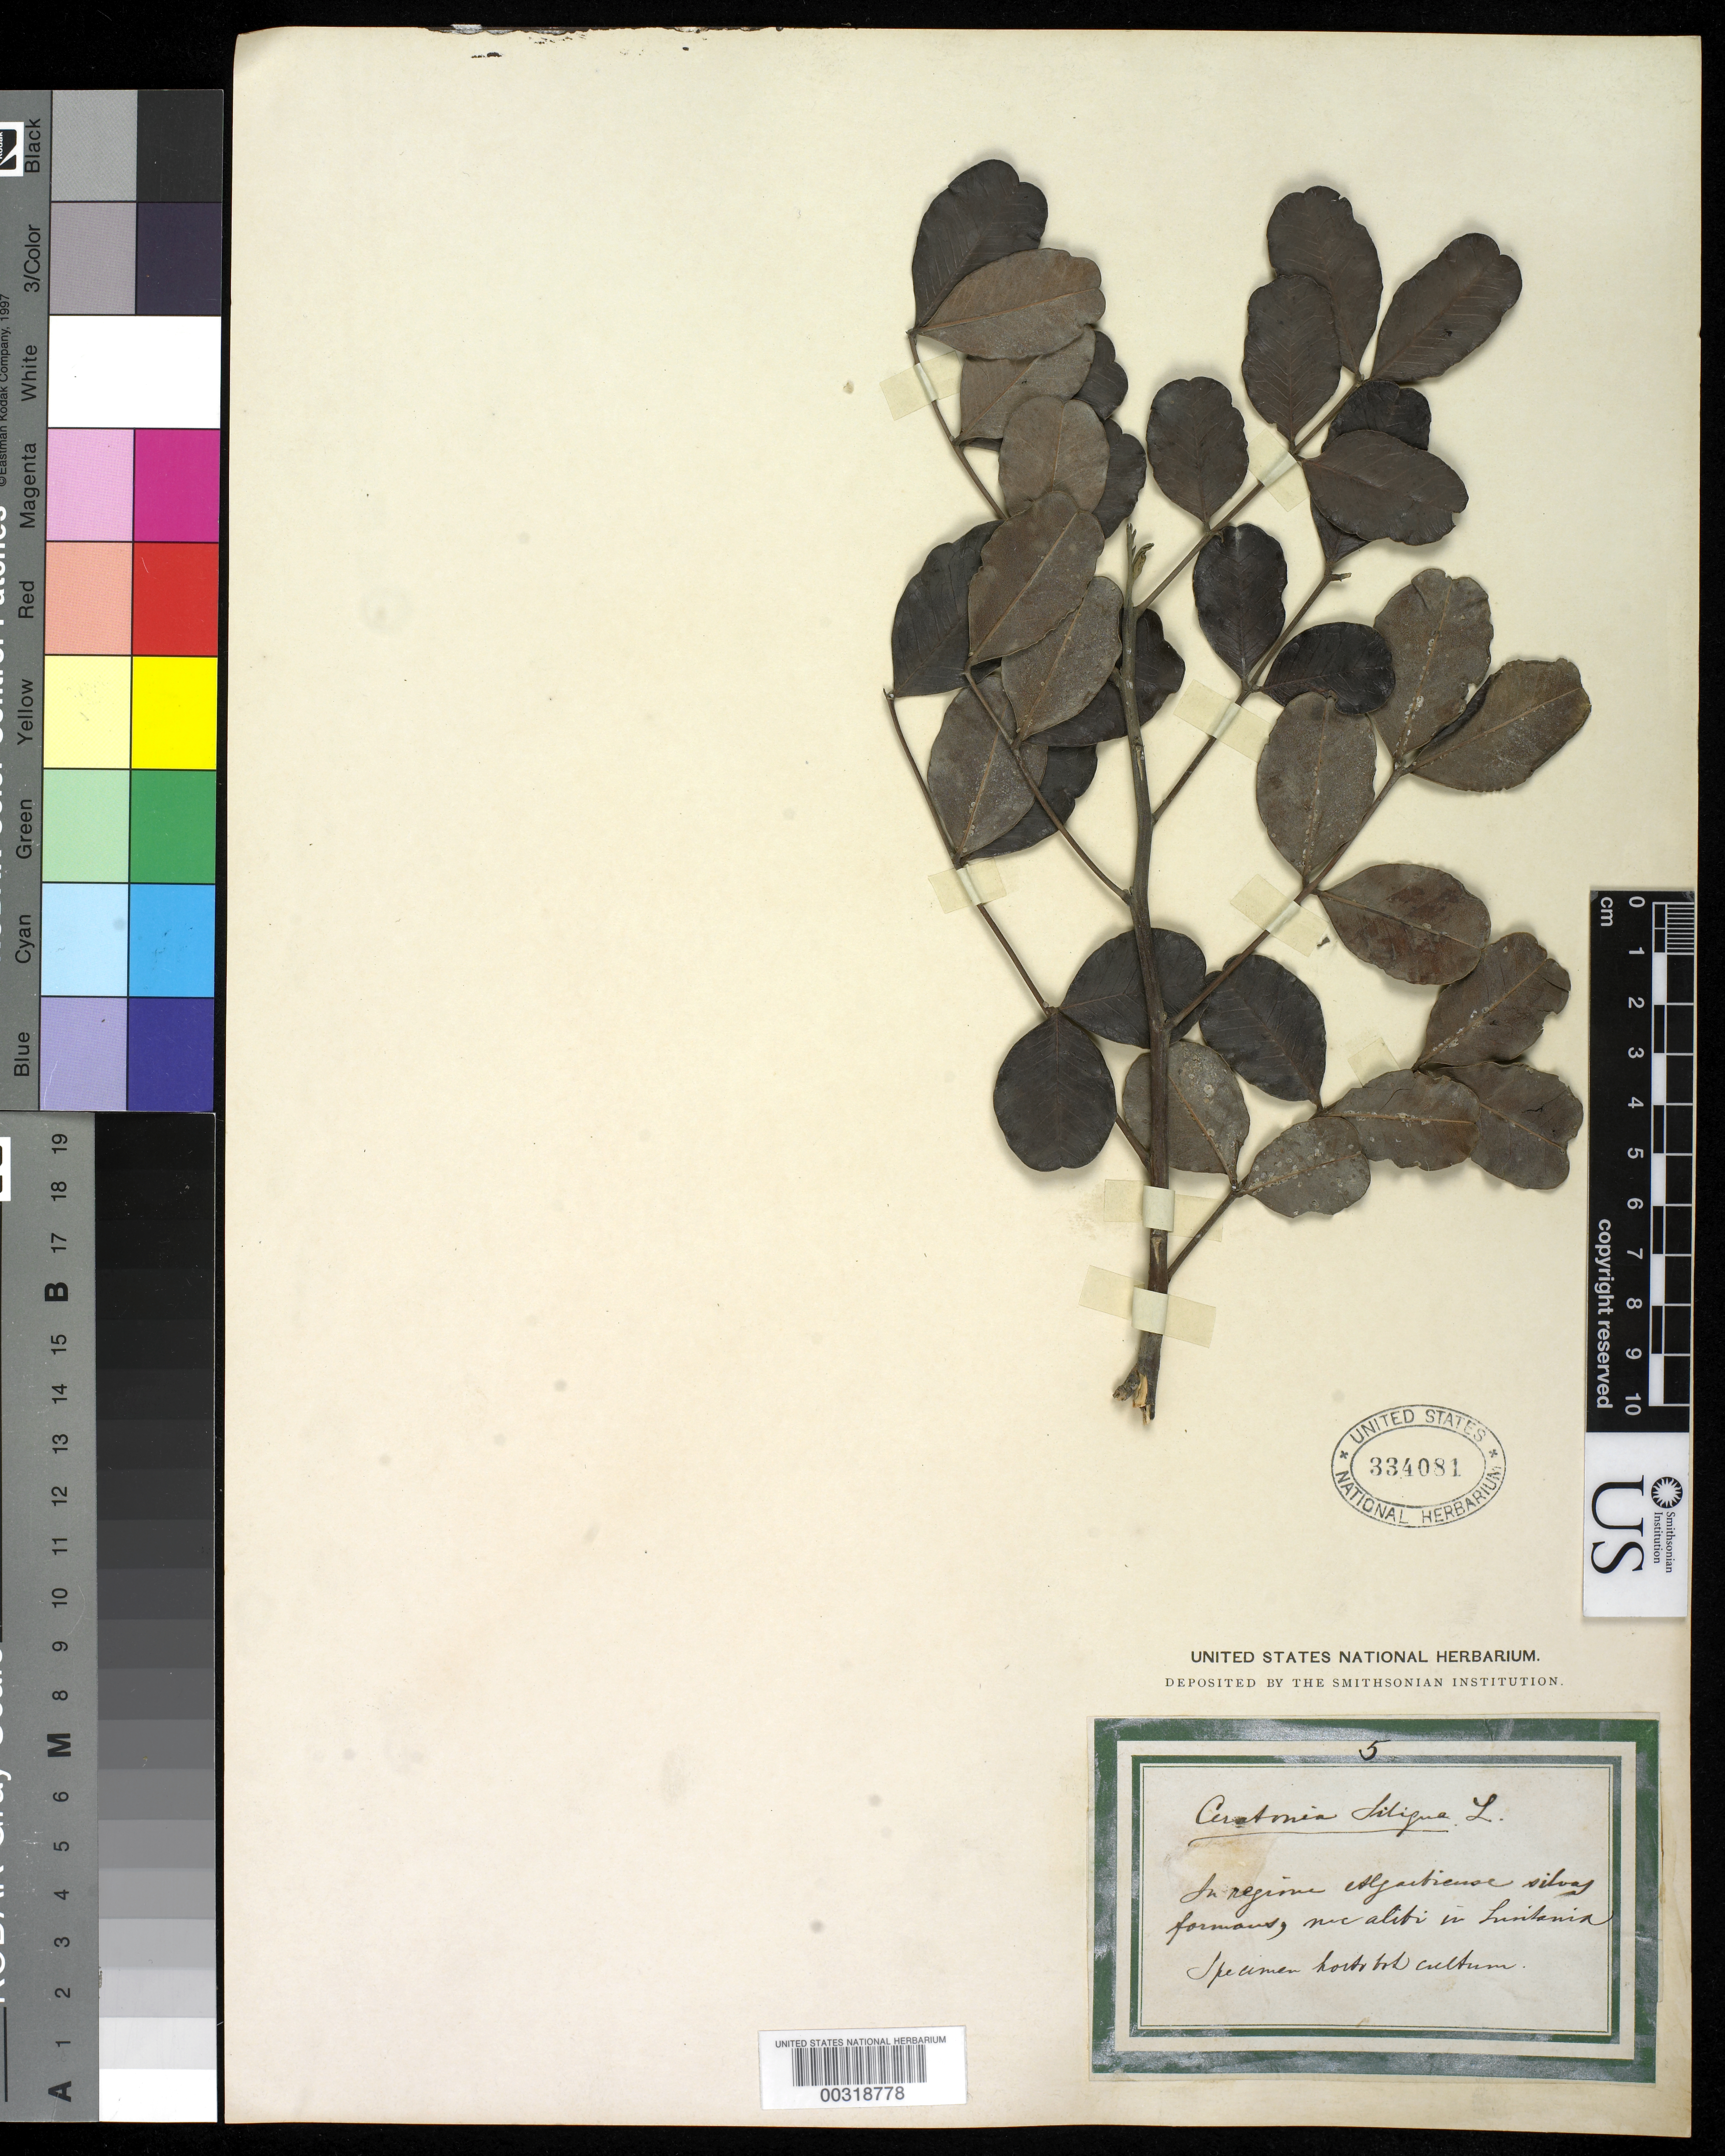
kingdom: Plantae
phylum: Tracheophyta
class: Magnoliopsida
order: Fabales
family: Fabaceae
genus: Ceratonia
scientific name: Ceratonia siliqua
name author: L.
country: Portugal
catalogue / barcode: US 334081